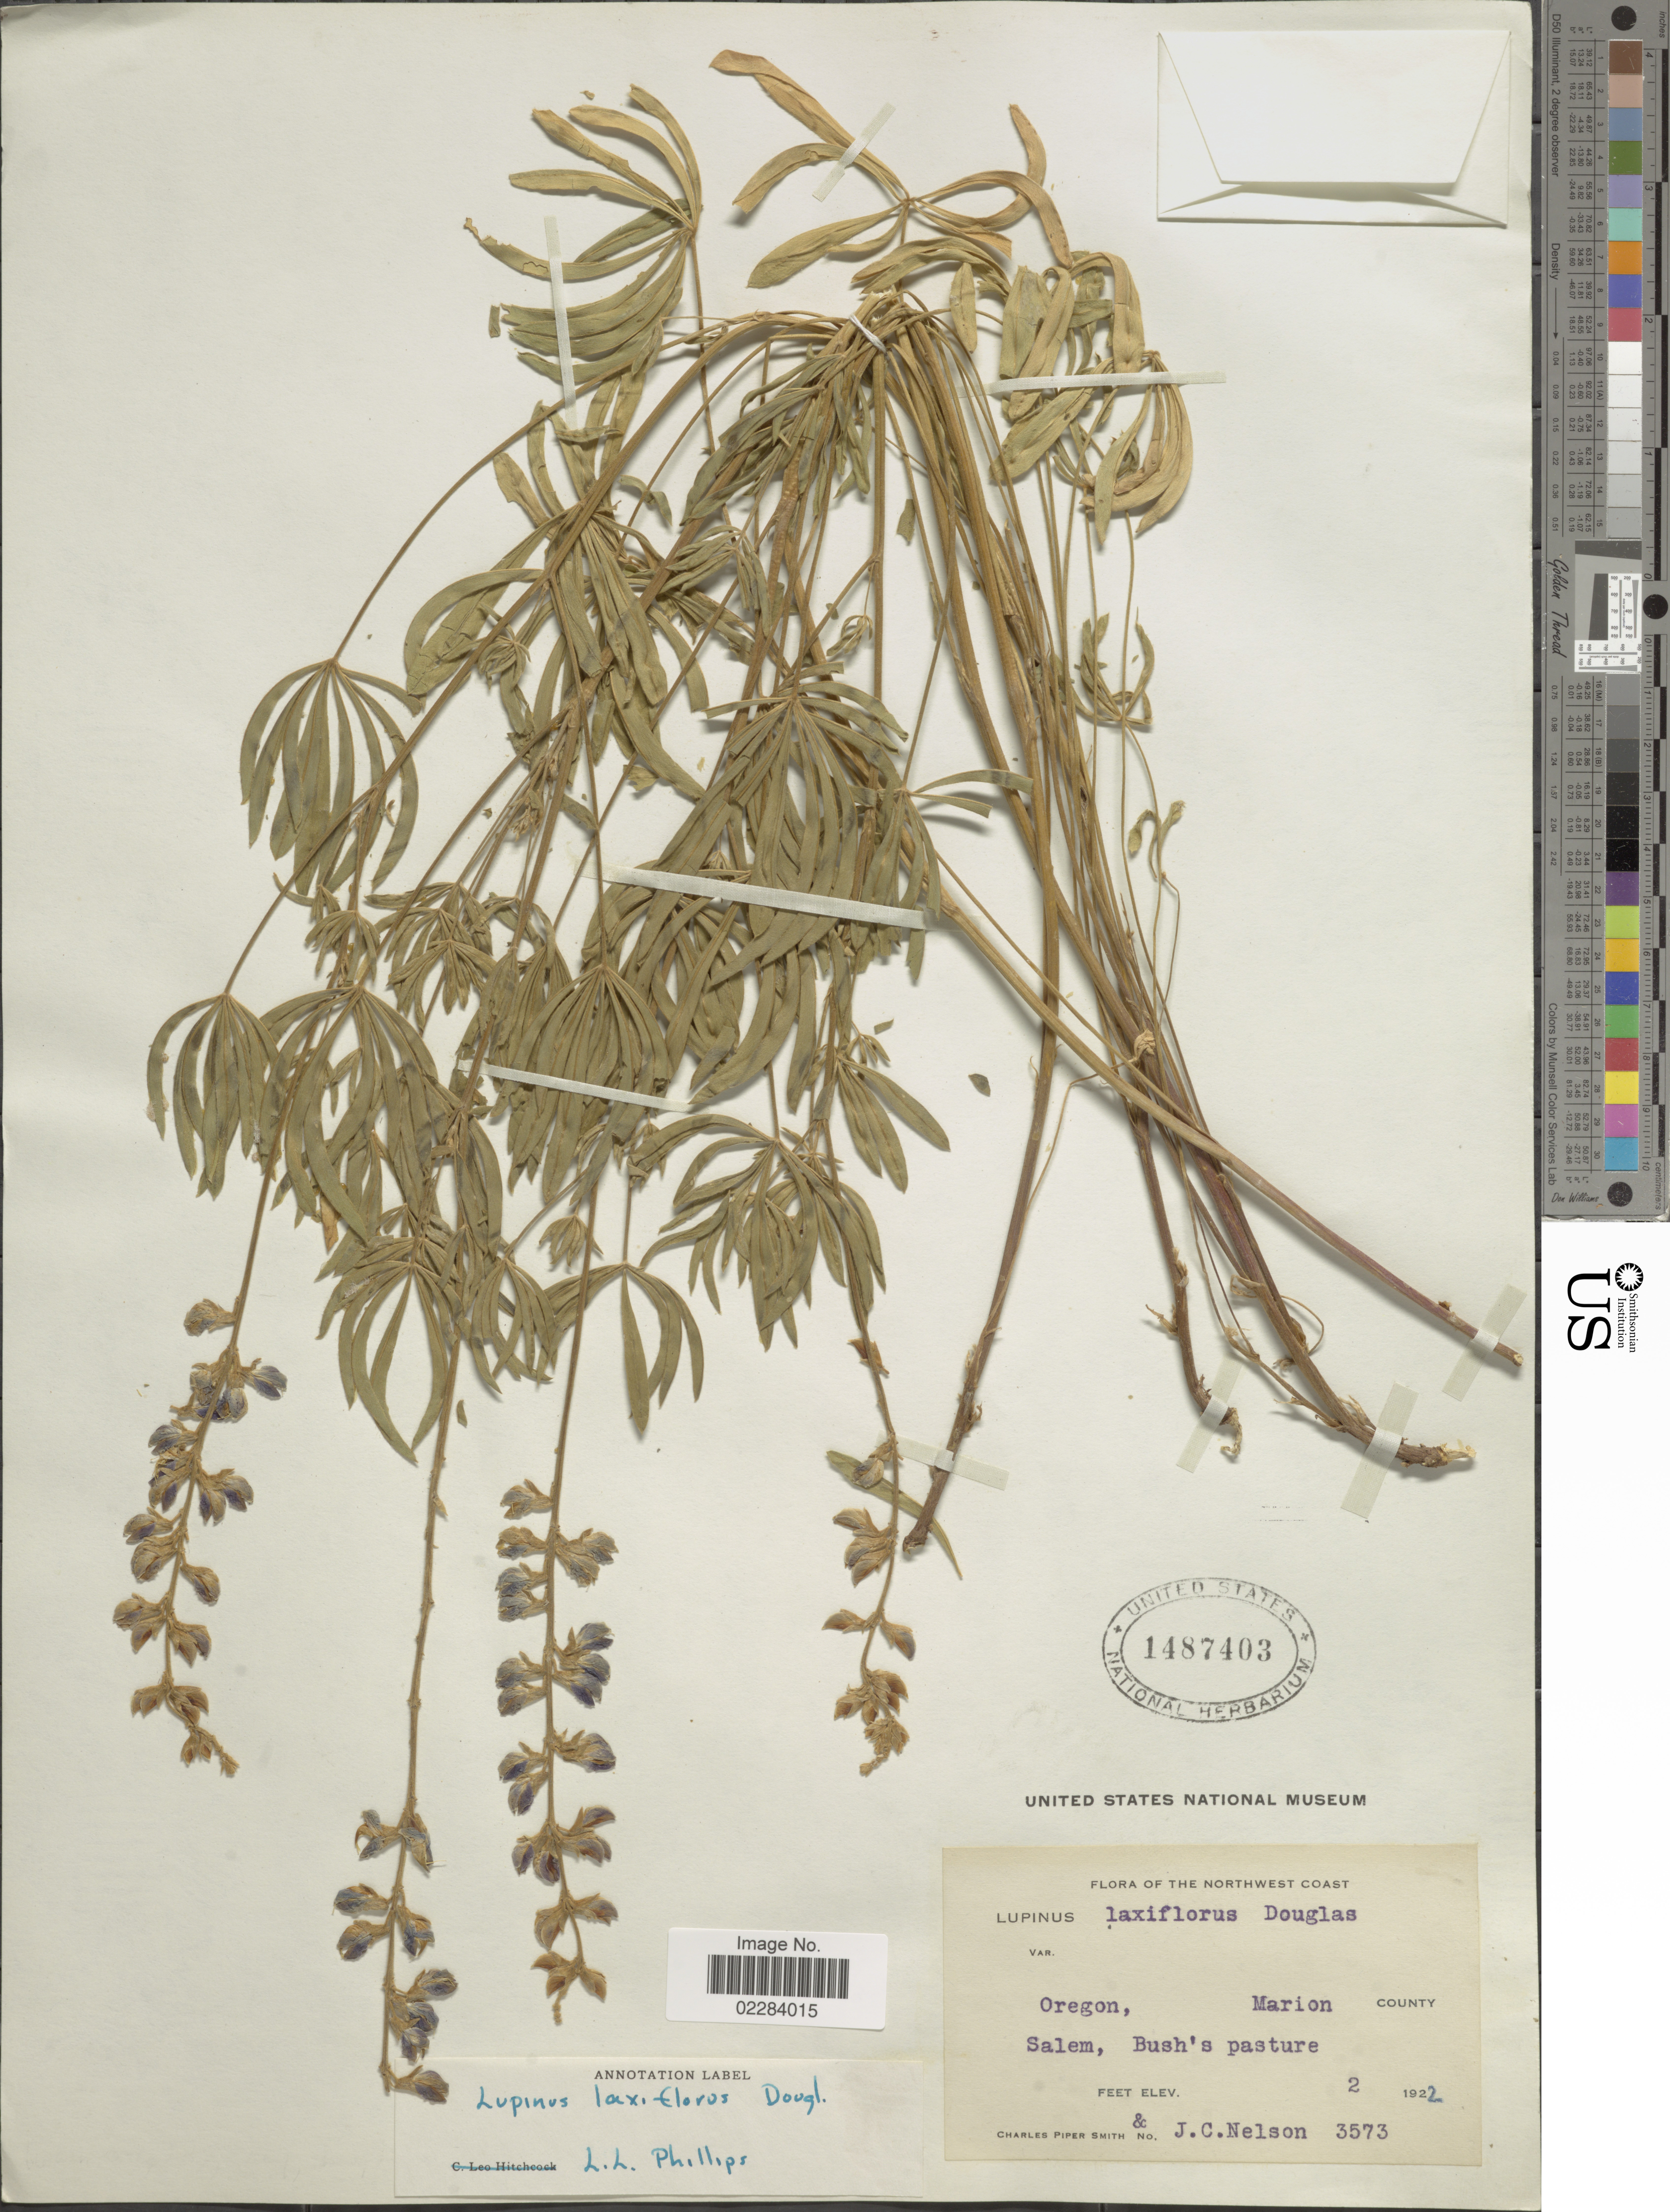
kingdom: Plantae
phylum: Tracheophyta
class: Magnoliopsida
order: Fabales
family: Fabaceae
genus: Lupinus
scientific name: Lupinus arbustus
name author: Lindl.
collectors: C. P. Smith & J. C. Nelson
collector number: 3573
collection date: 1922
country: United States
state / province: Oregon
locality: Northwest Coast. Marion County. Salem, Bush's pasture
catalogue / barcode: US 1487403